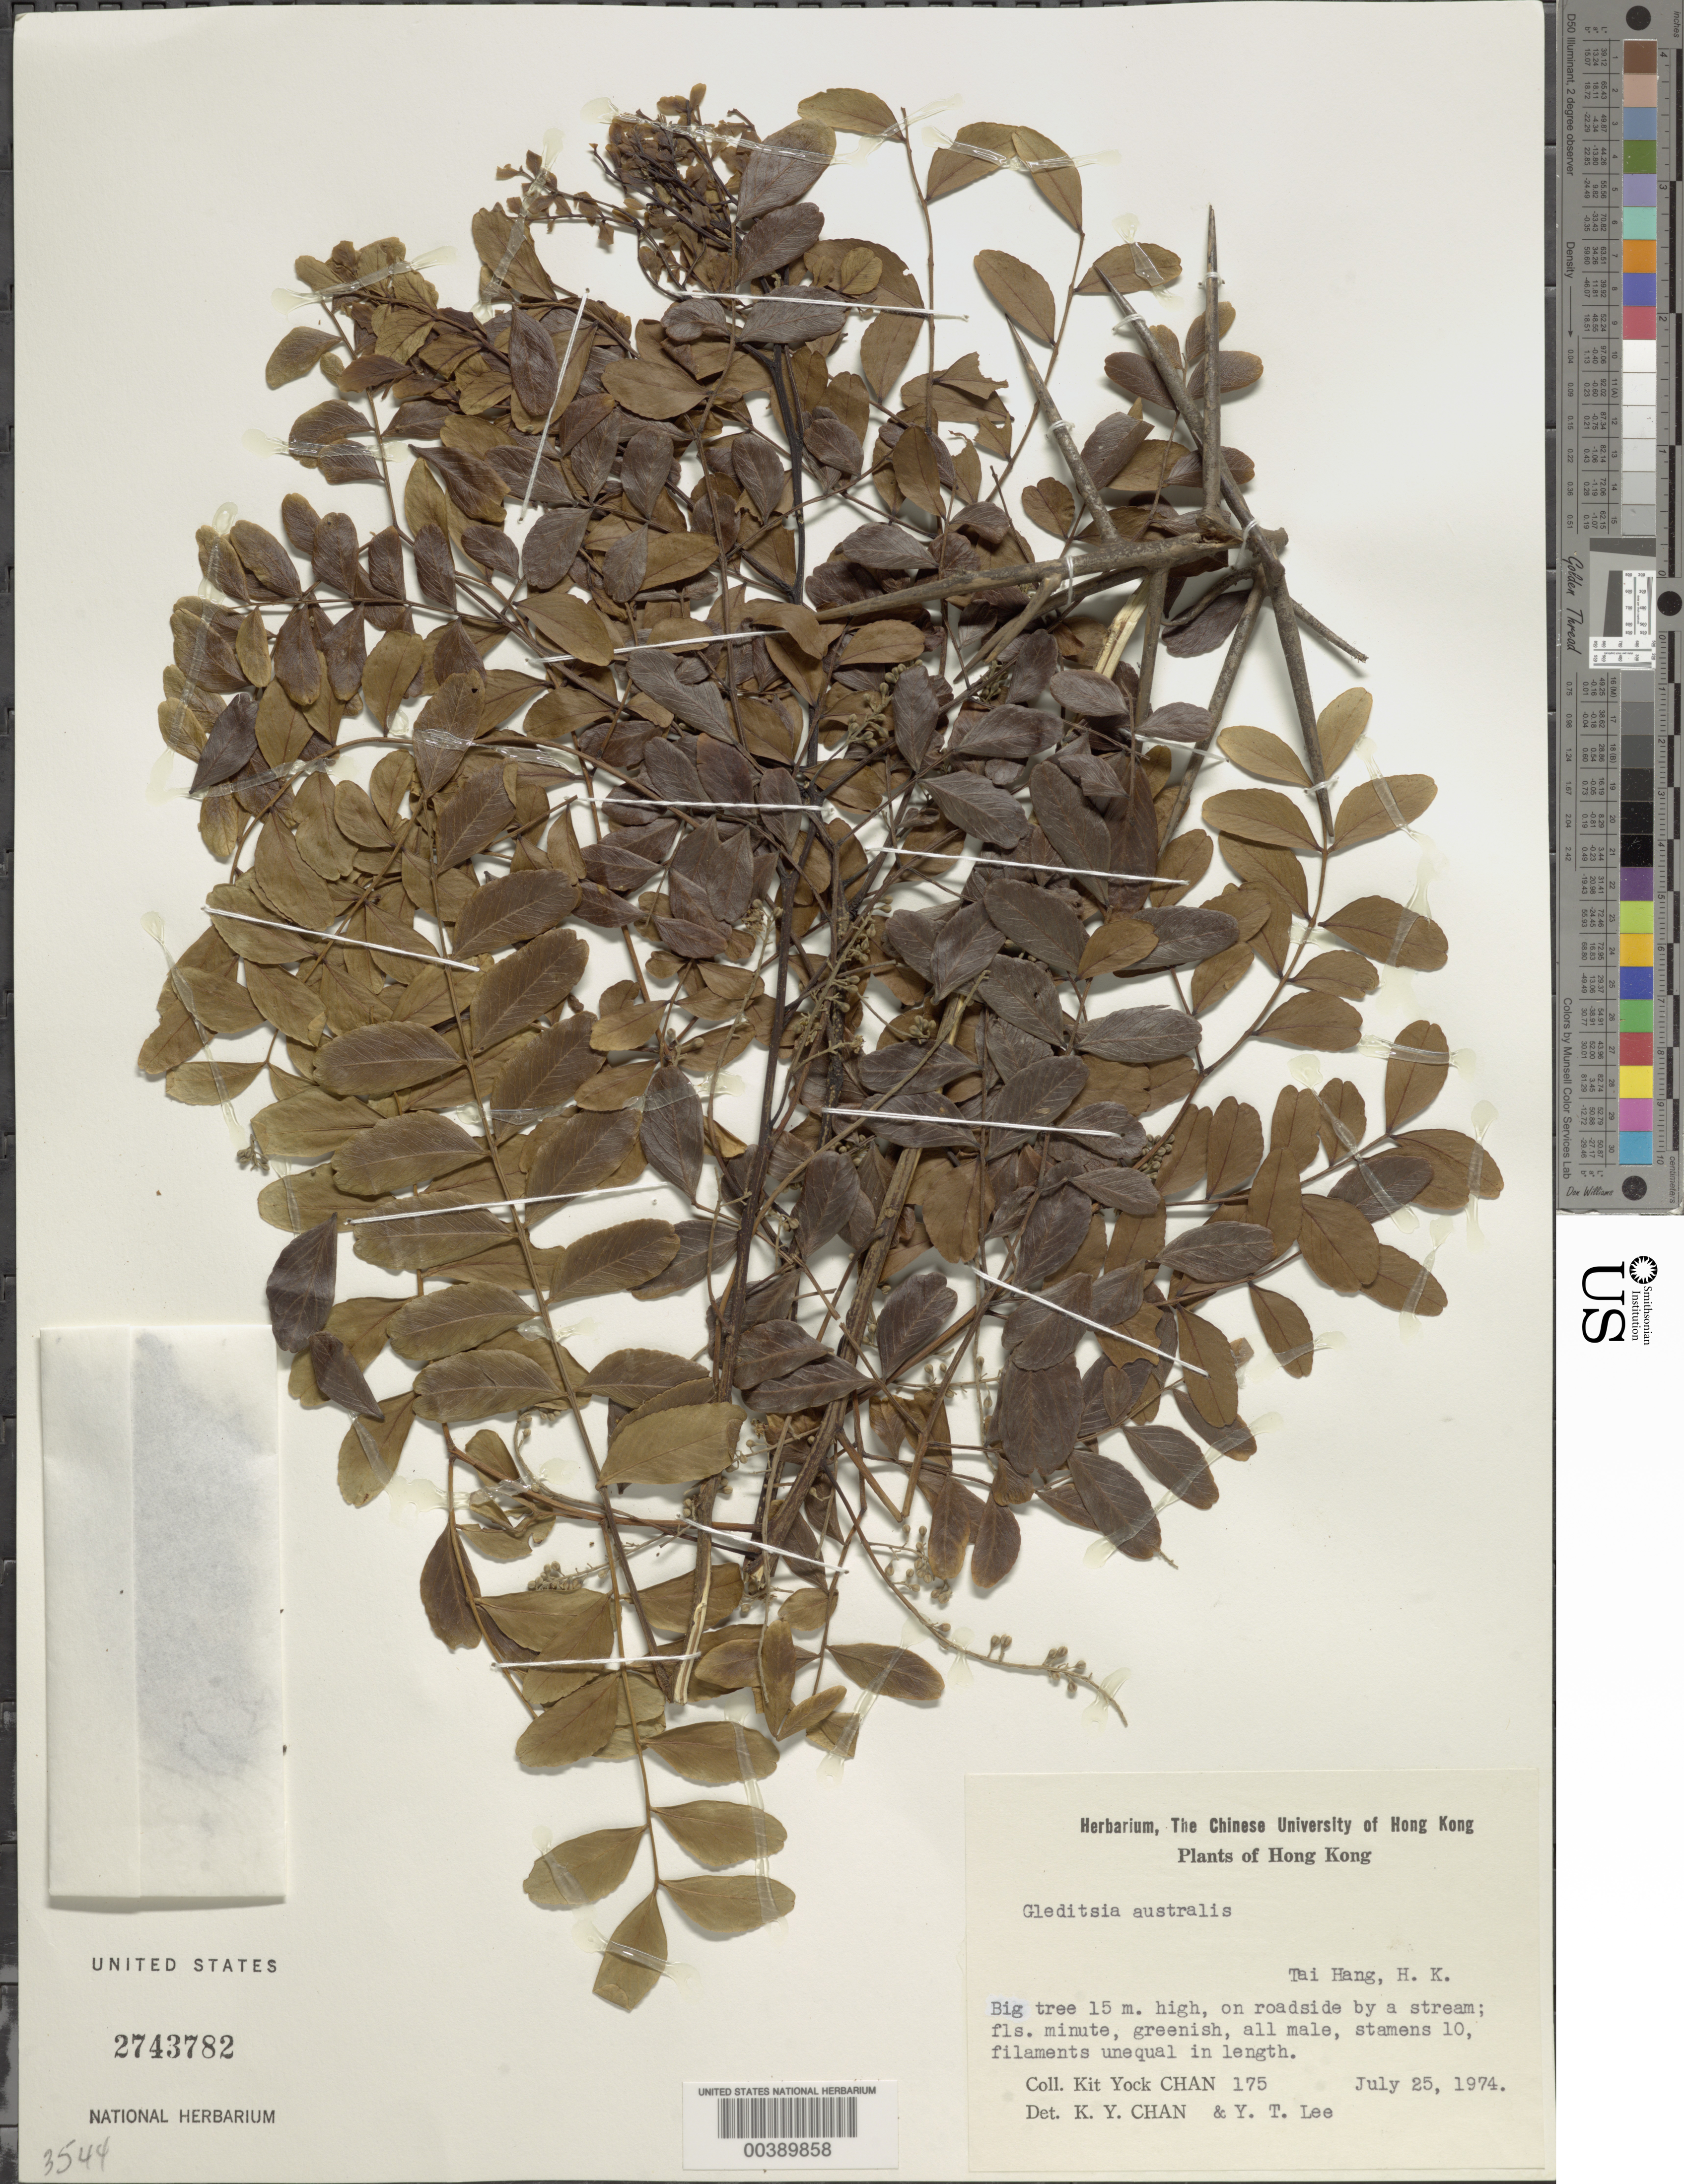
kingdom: Plantae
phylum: Tracheophyta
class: Magnoliopsida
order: Fabales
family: Fabaceae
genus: Gleditsia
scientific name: Gleditsia australis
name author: Hemsl.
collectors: K. Chan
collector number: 175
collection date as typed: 25 Jul 1974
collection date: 1974-07-25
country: China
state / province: Hong Kong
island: Hong Kong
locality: Tai hang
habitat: On roadside by stream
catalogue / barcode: US 2743782